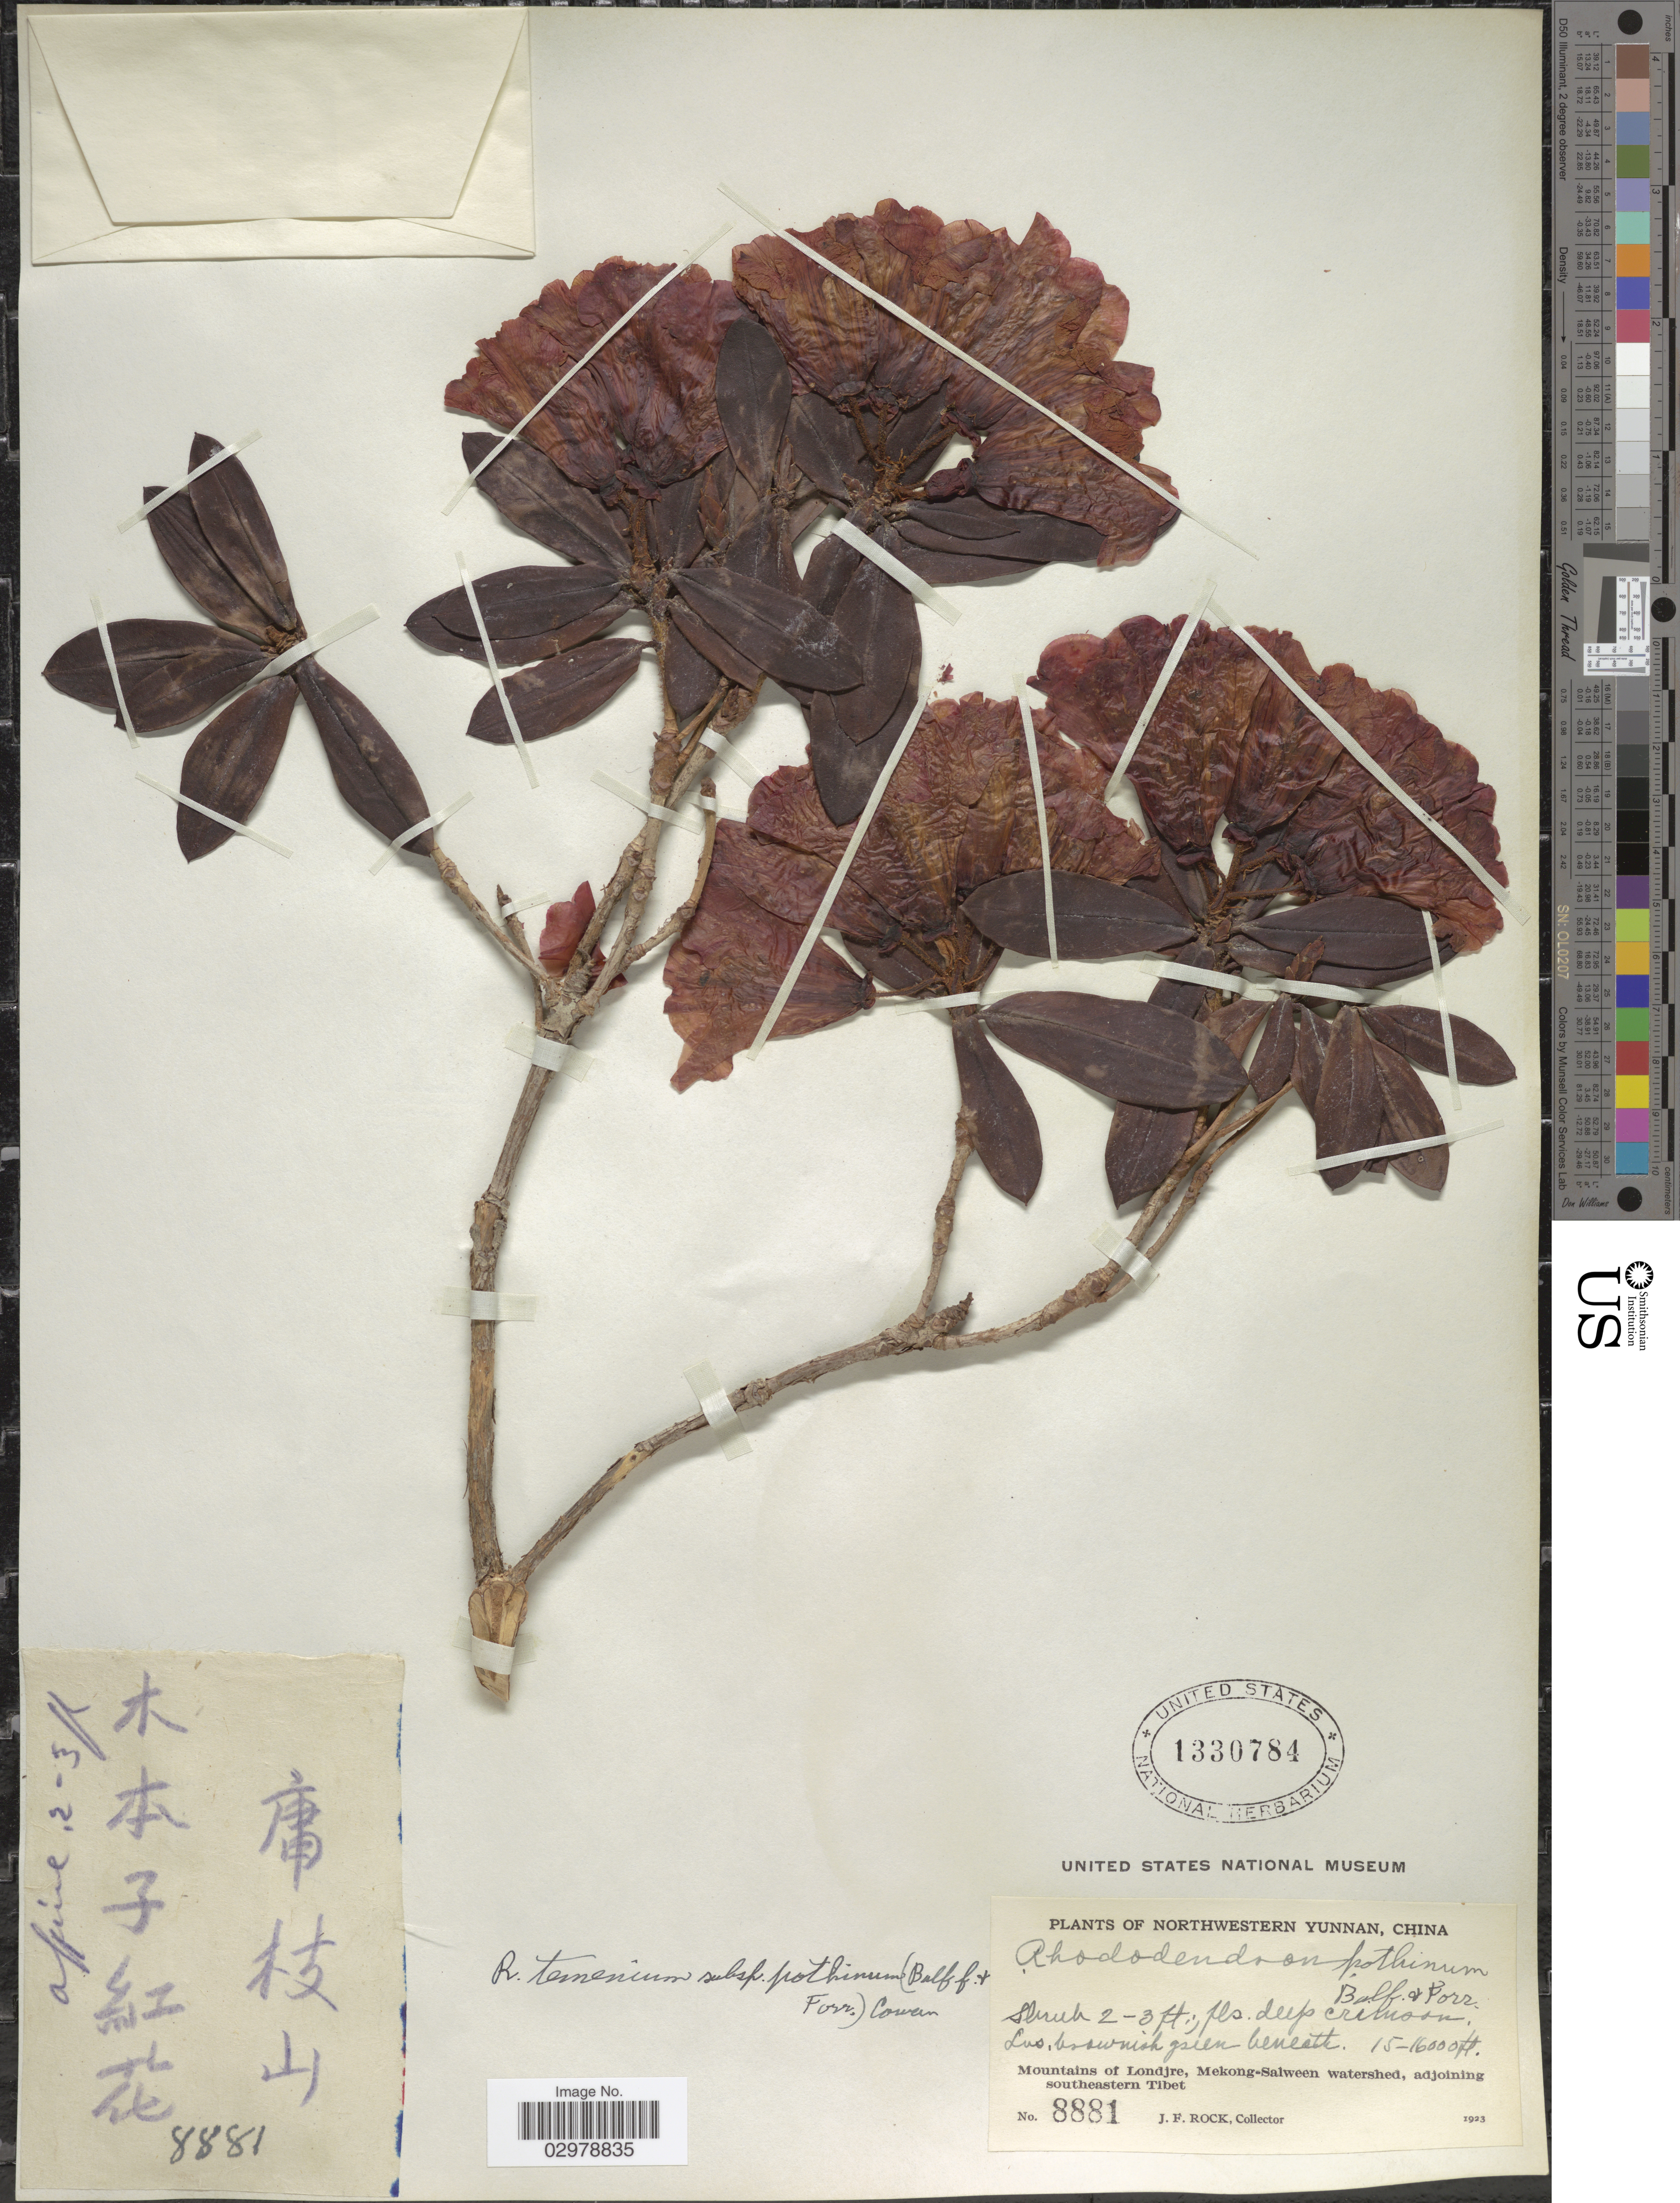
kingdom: Plantae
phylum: Tracheophyta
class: Magnoliopsida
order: Ericales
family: Ericaceae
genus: Rhododendron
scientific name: Rhododendron temenium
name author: Balf. f. & Forrest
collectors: J. Rock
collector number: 8881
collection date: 1923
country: China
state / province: Yunnan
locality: Northwestern Yunnan. Mountains of Londjre, Mekong-Salween watershed, adjoining southeastern Tibet.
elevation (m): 4572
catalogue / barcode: US 1330784